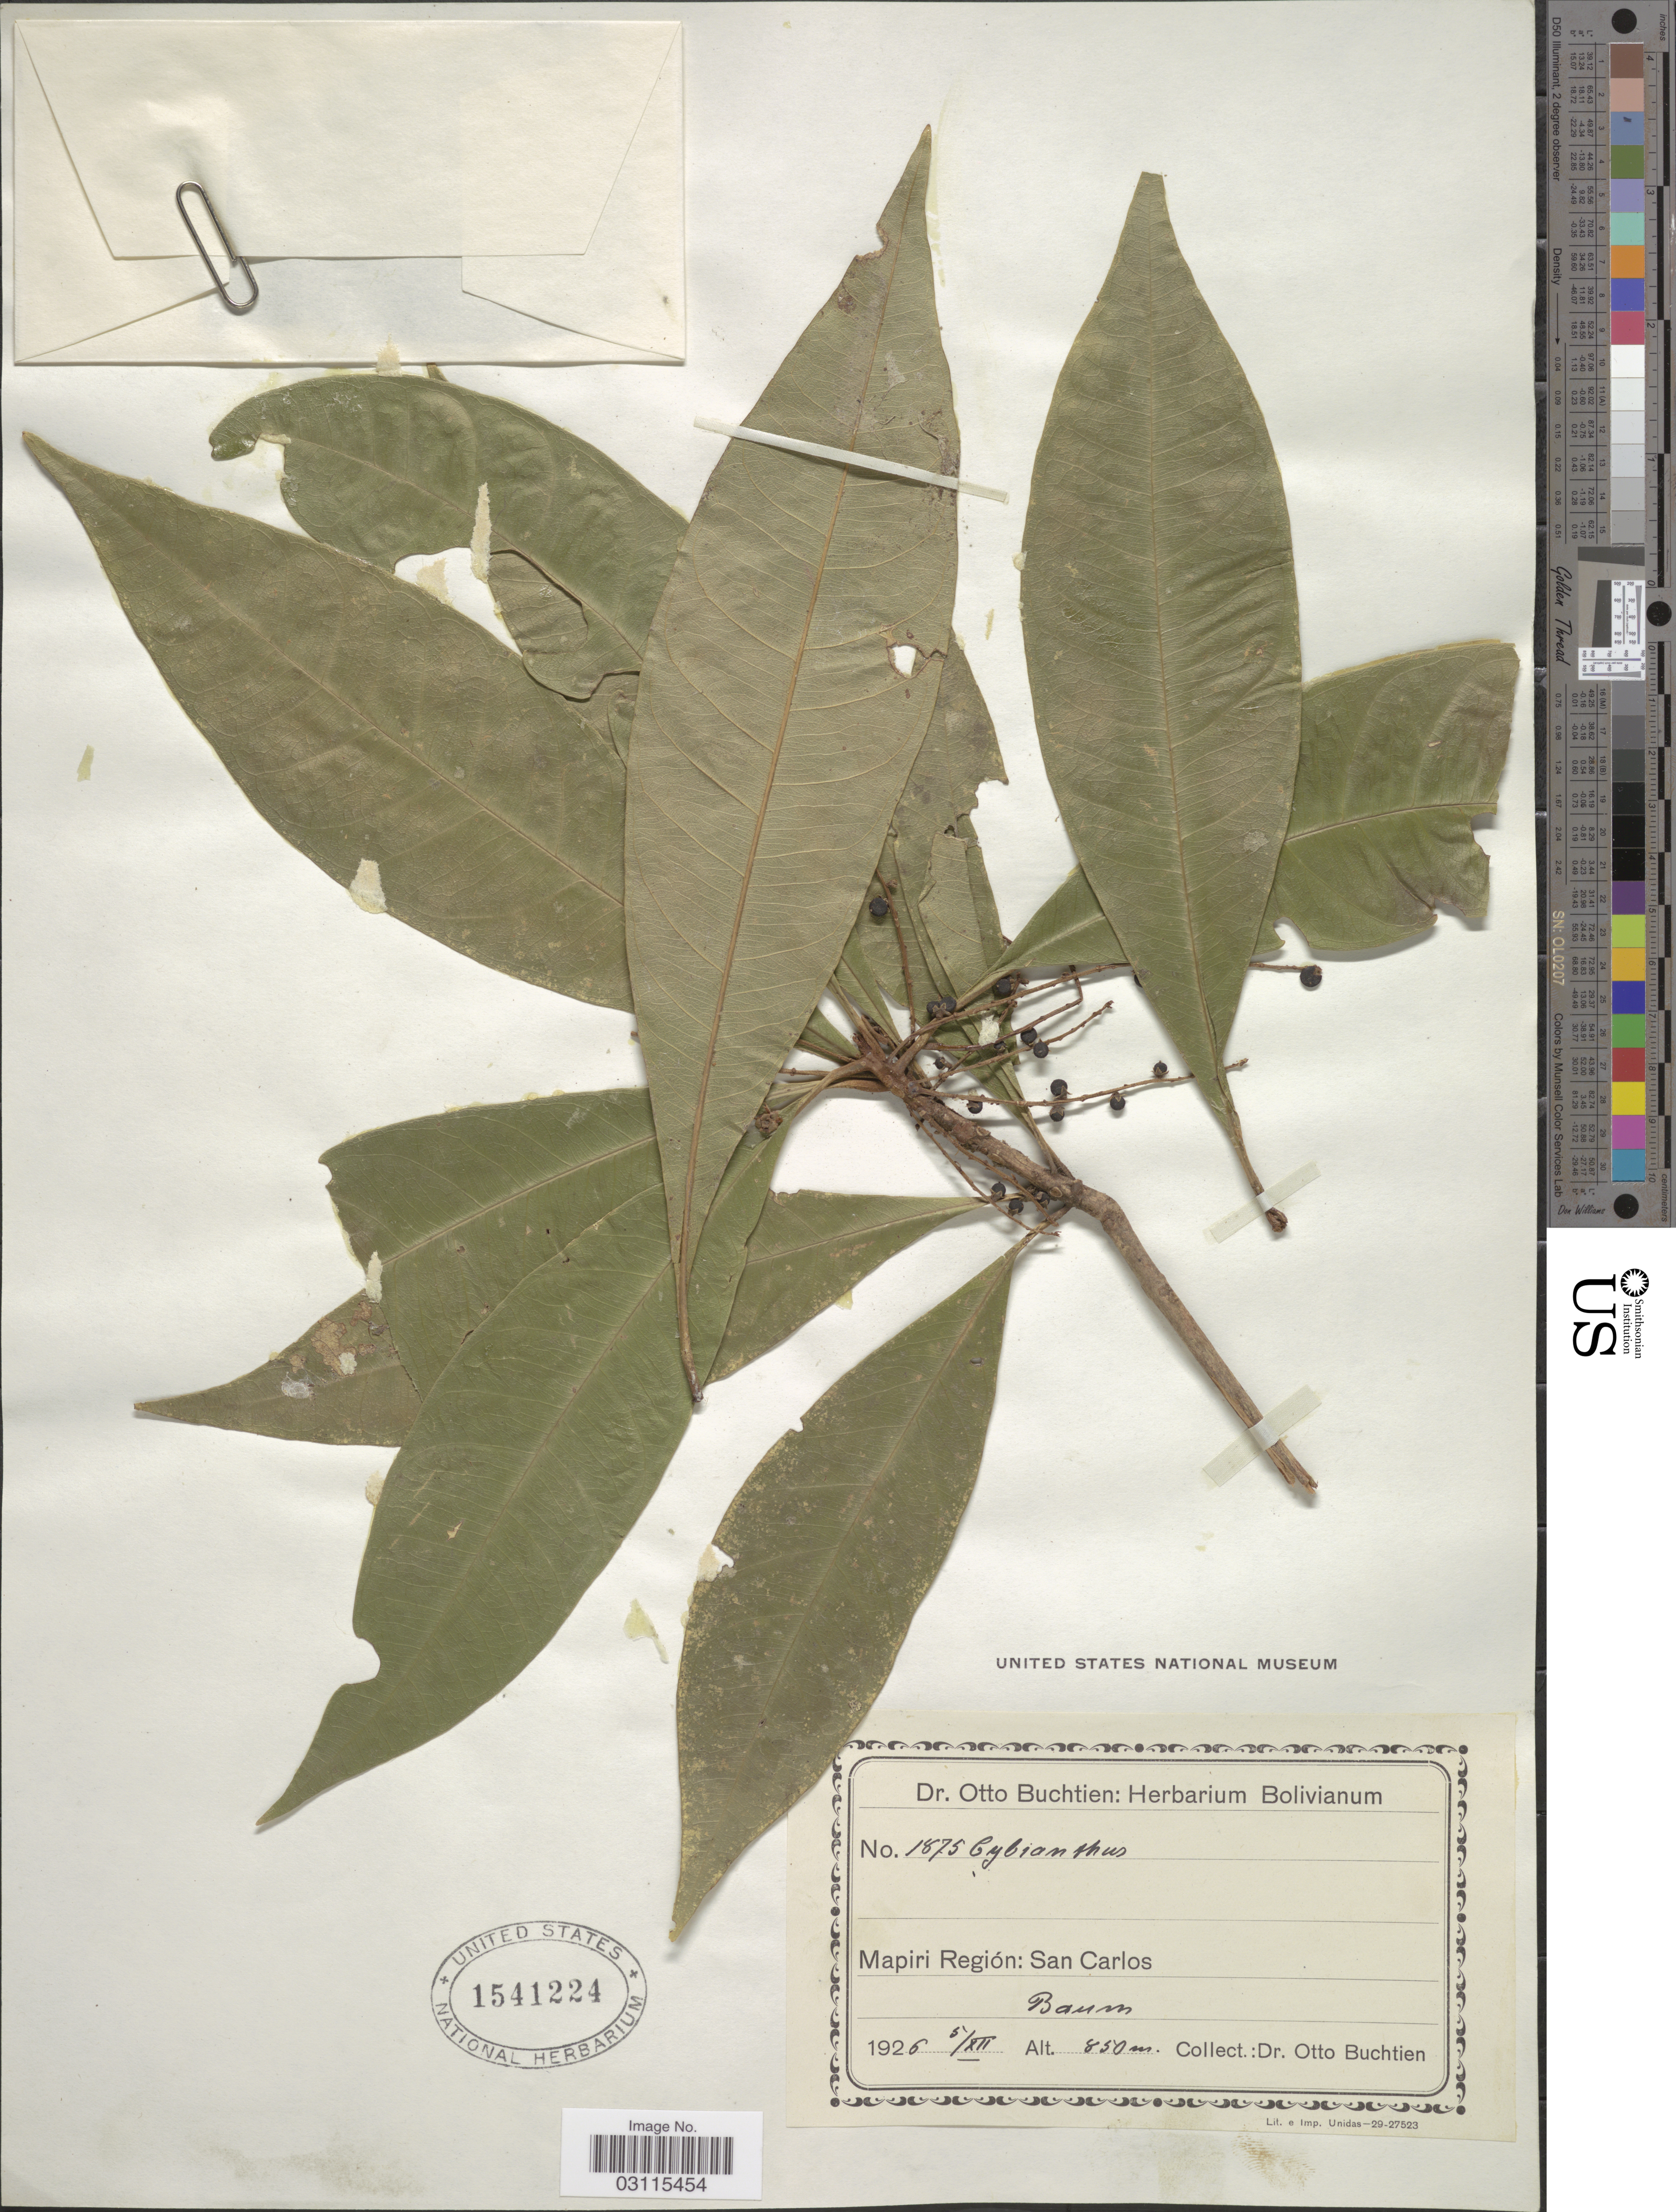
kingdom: Plantae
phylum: Tracheophyta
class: Magnoliopsida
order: Ericales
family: Primulaceae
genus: Cybianthus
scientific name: Cybianthus sp.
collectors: O. Buchtien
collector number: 1875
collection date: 1926-12-05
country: Bolivia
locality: Mapiri Región: San Carlos. Baum.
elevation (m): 850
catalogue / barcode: US 1541224